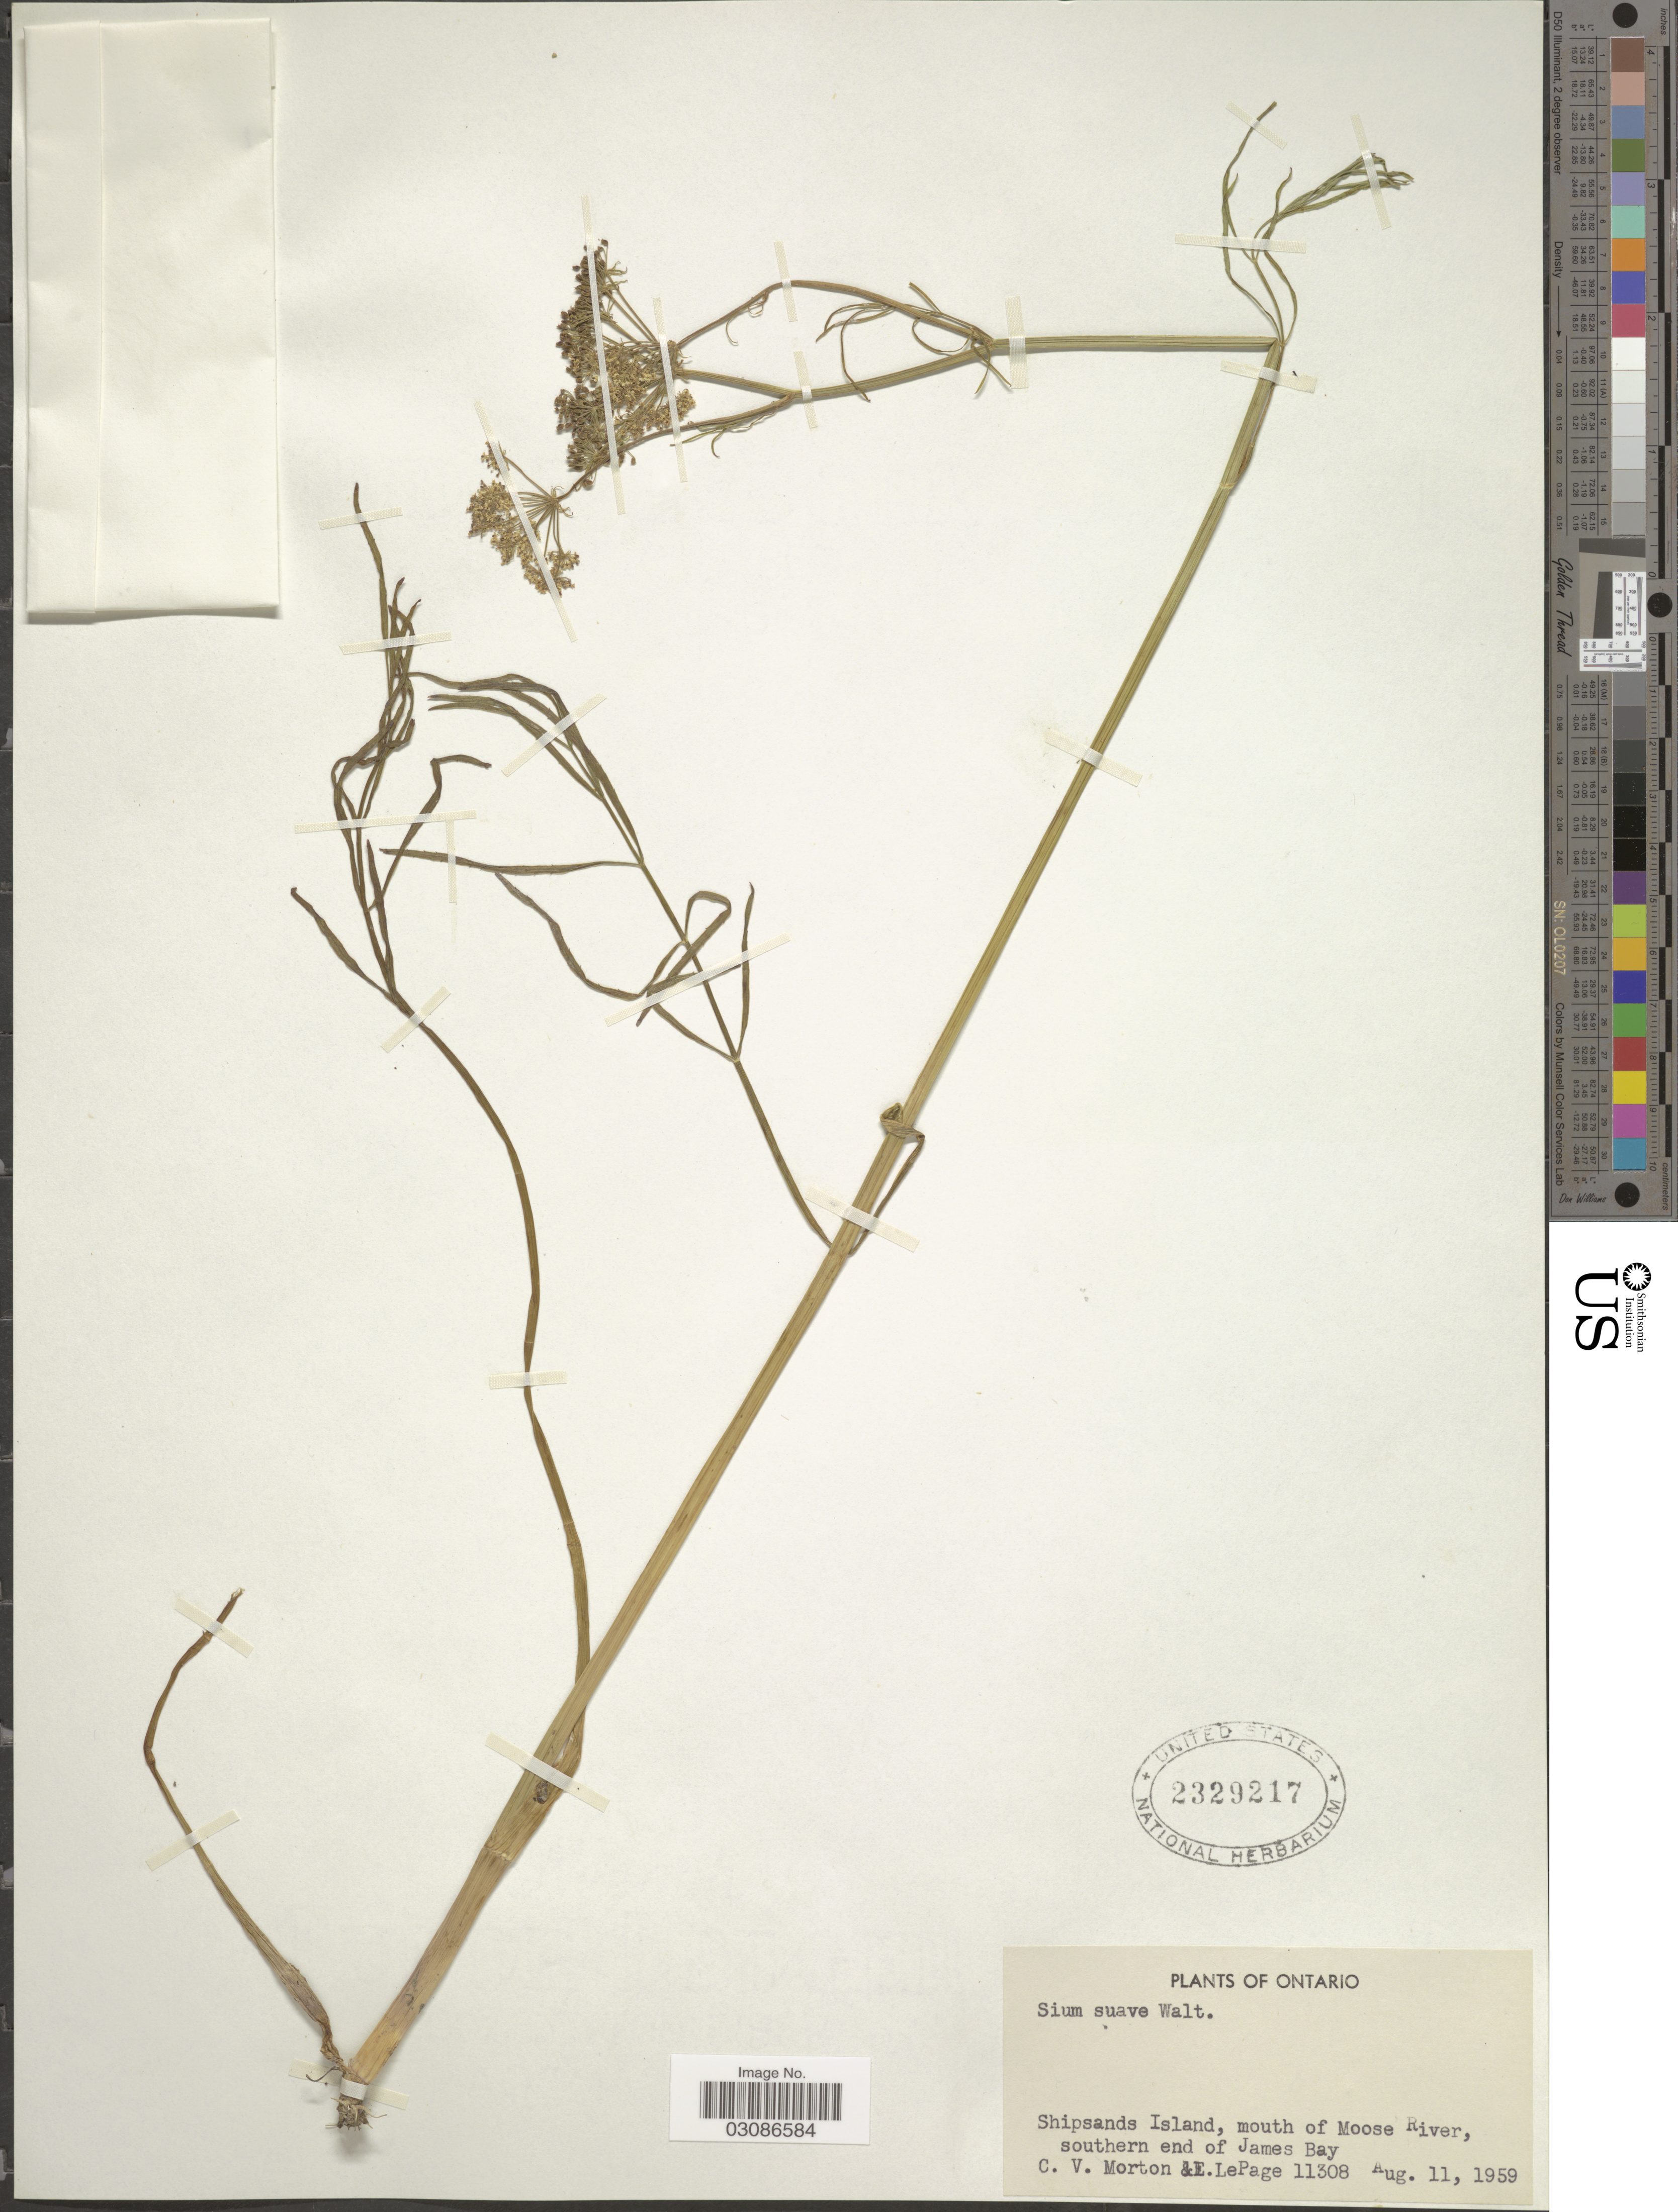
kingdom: Plantae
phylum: Tracheophyta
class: Magnoliopsida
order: Apiales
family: Apiaceae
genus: Sium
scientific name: Sium suave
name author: Walter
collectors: C. V. Morton & E. Lepage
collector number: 11308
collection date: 1959-08-11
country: Canada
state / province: Ontario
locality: Shipsands Island, mouth of Moose River, southern end of James Bay.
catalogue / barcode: US 2329217